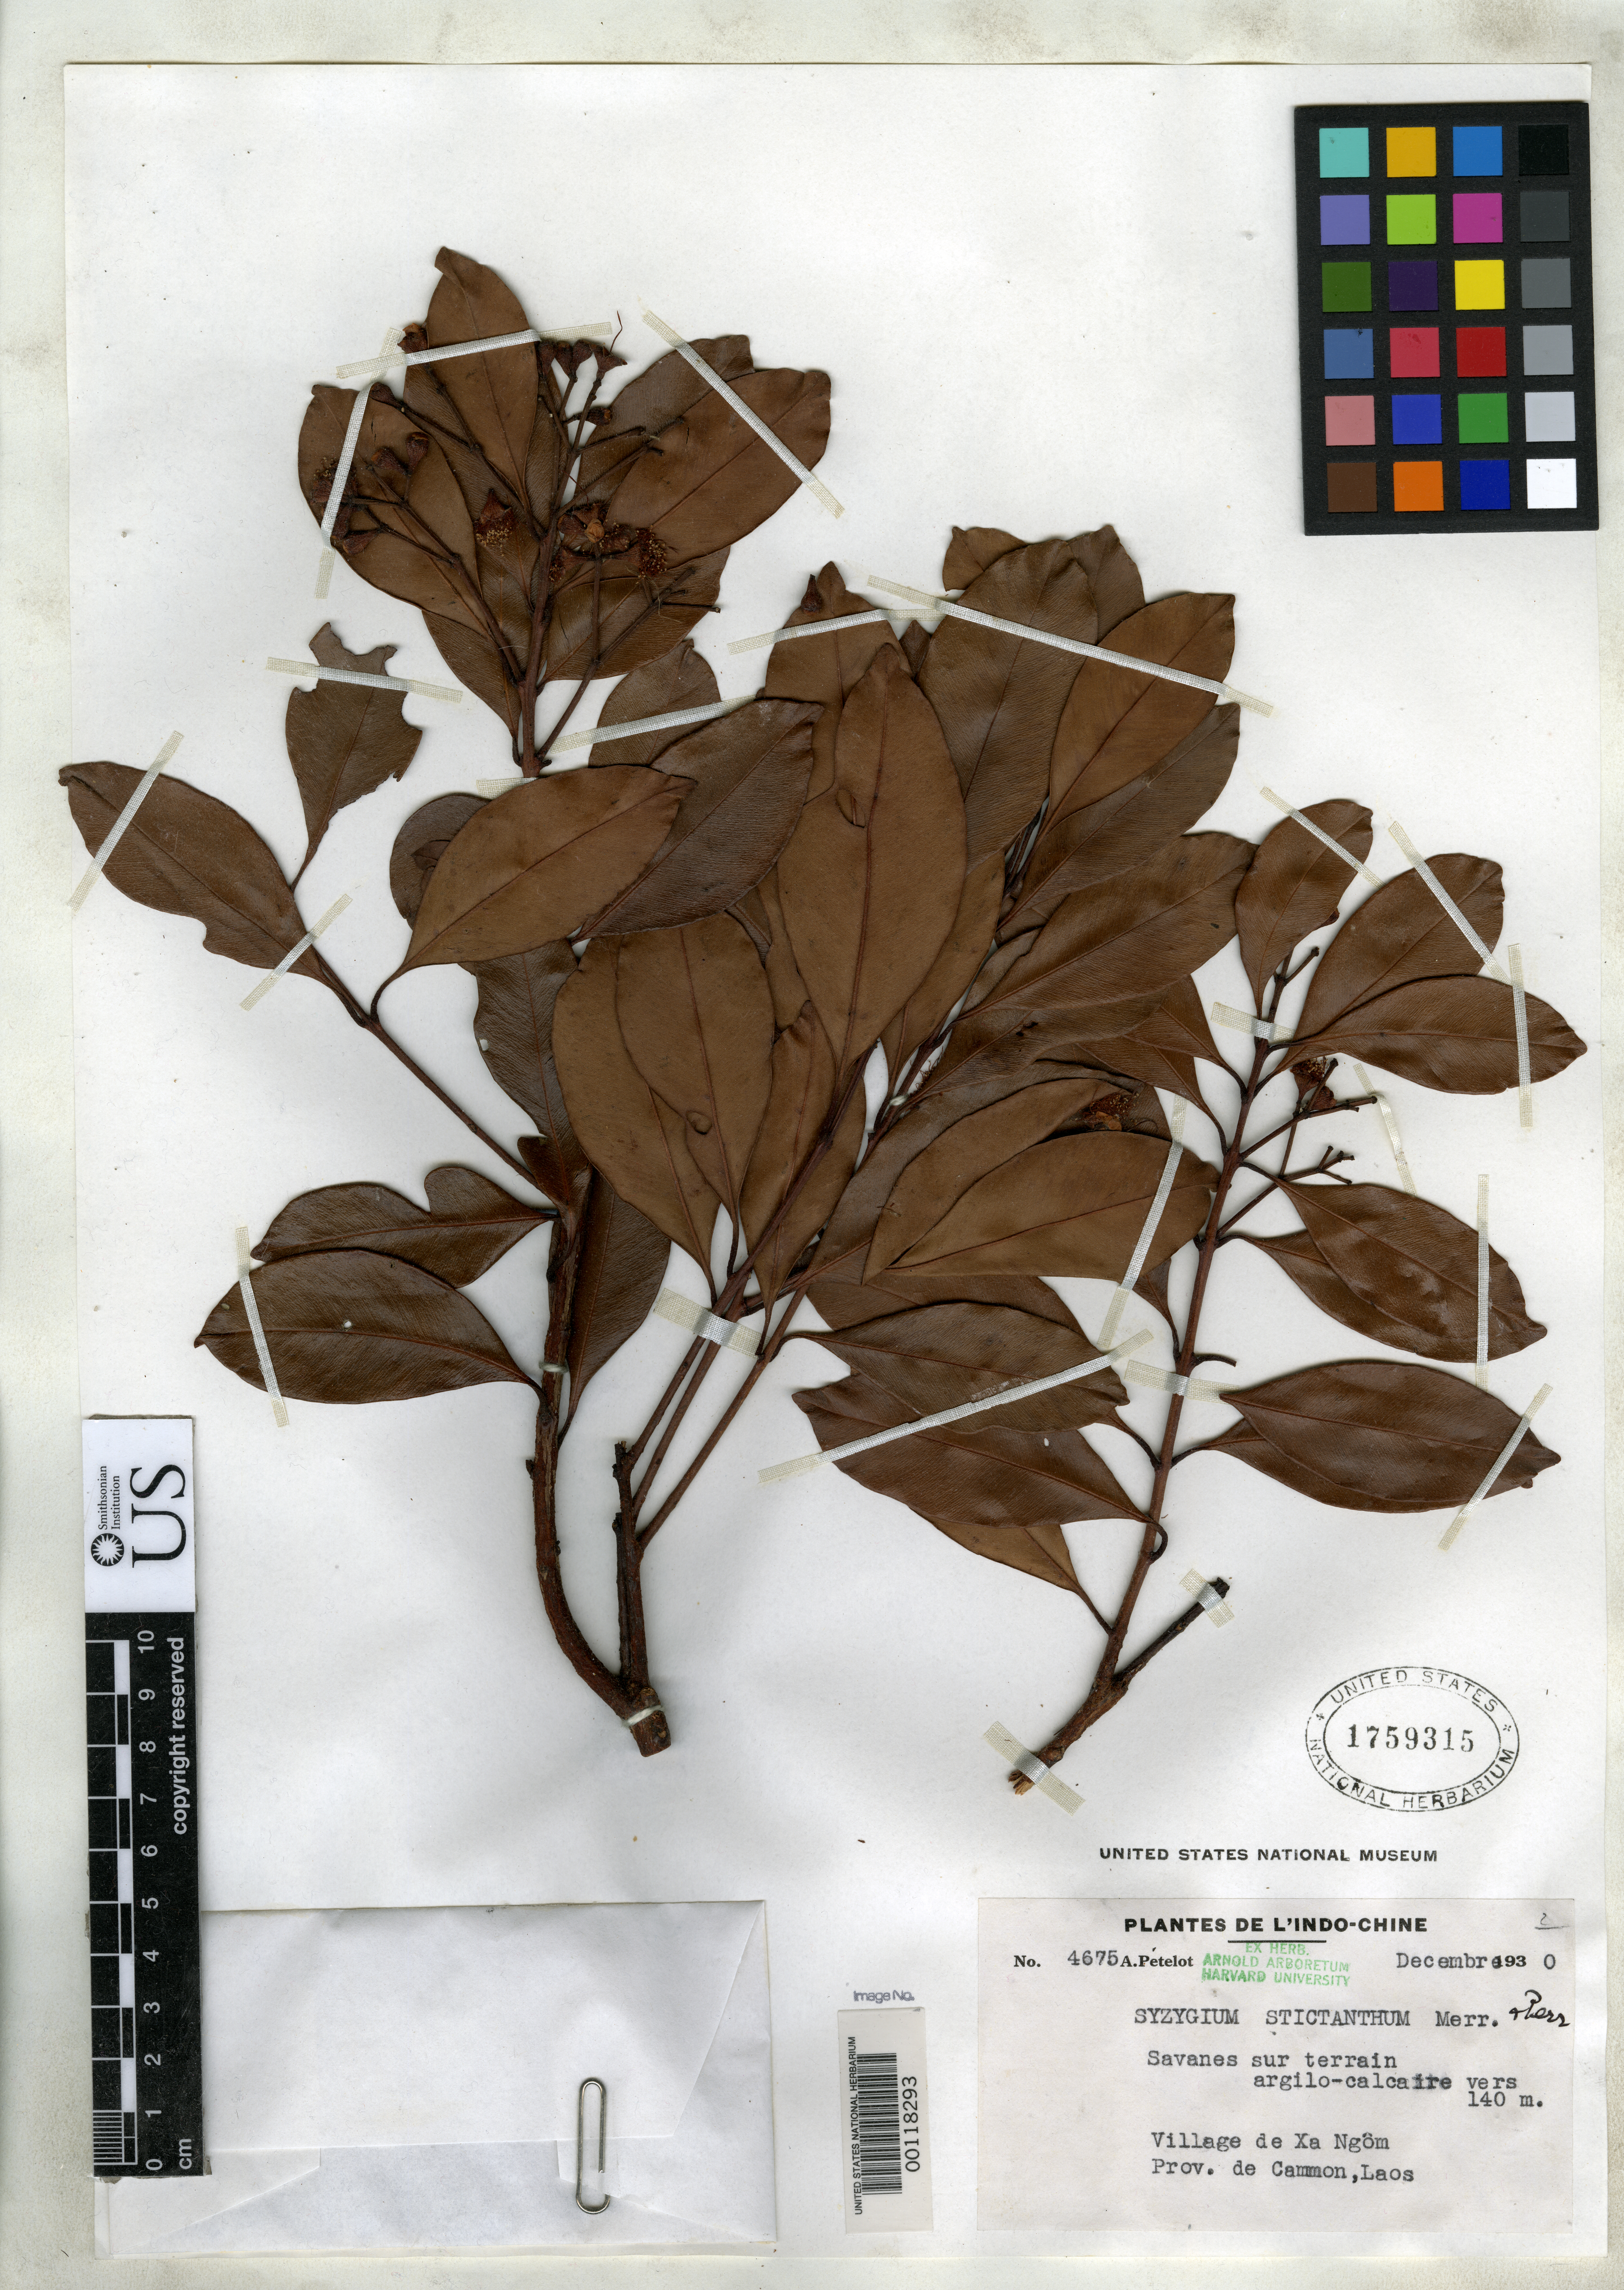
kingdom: Plantae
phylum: Tracheophyta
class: Magnoliopsida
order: Myrtales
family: Myrtaceae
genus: Syzygium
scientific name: Syzygium stictanthum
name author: Merr. & L.M. Perry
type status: Isotype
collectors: P. A. Pételot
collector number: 4675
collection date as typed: Dec 1930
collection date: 1930-12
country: Laos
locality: Village de Xa Ngom, Cammon Prov.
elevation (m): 140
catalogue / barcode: US 1759315